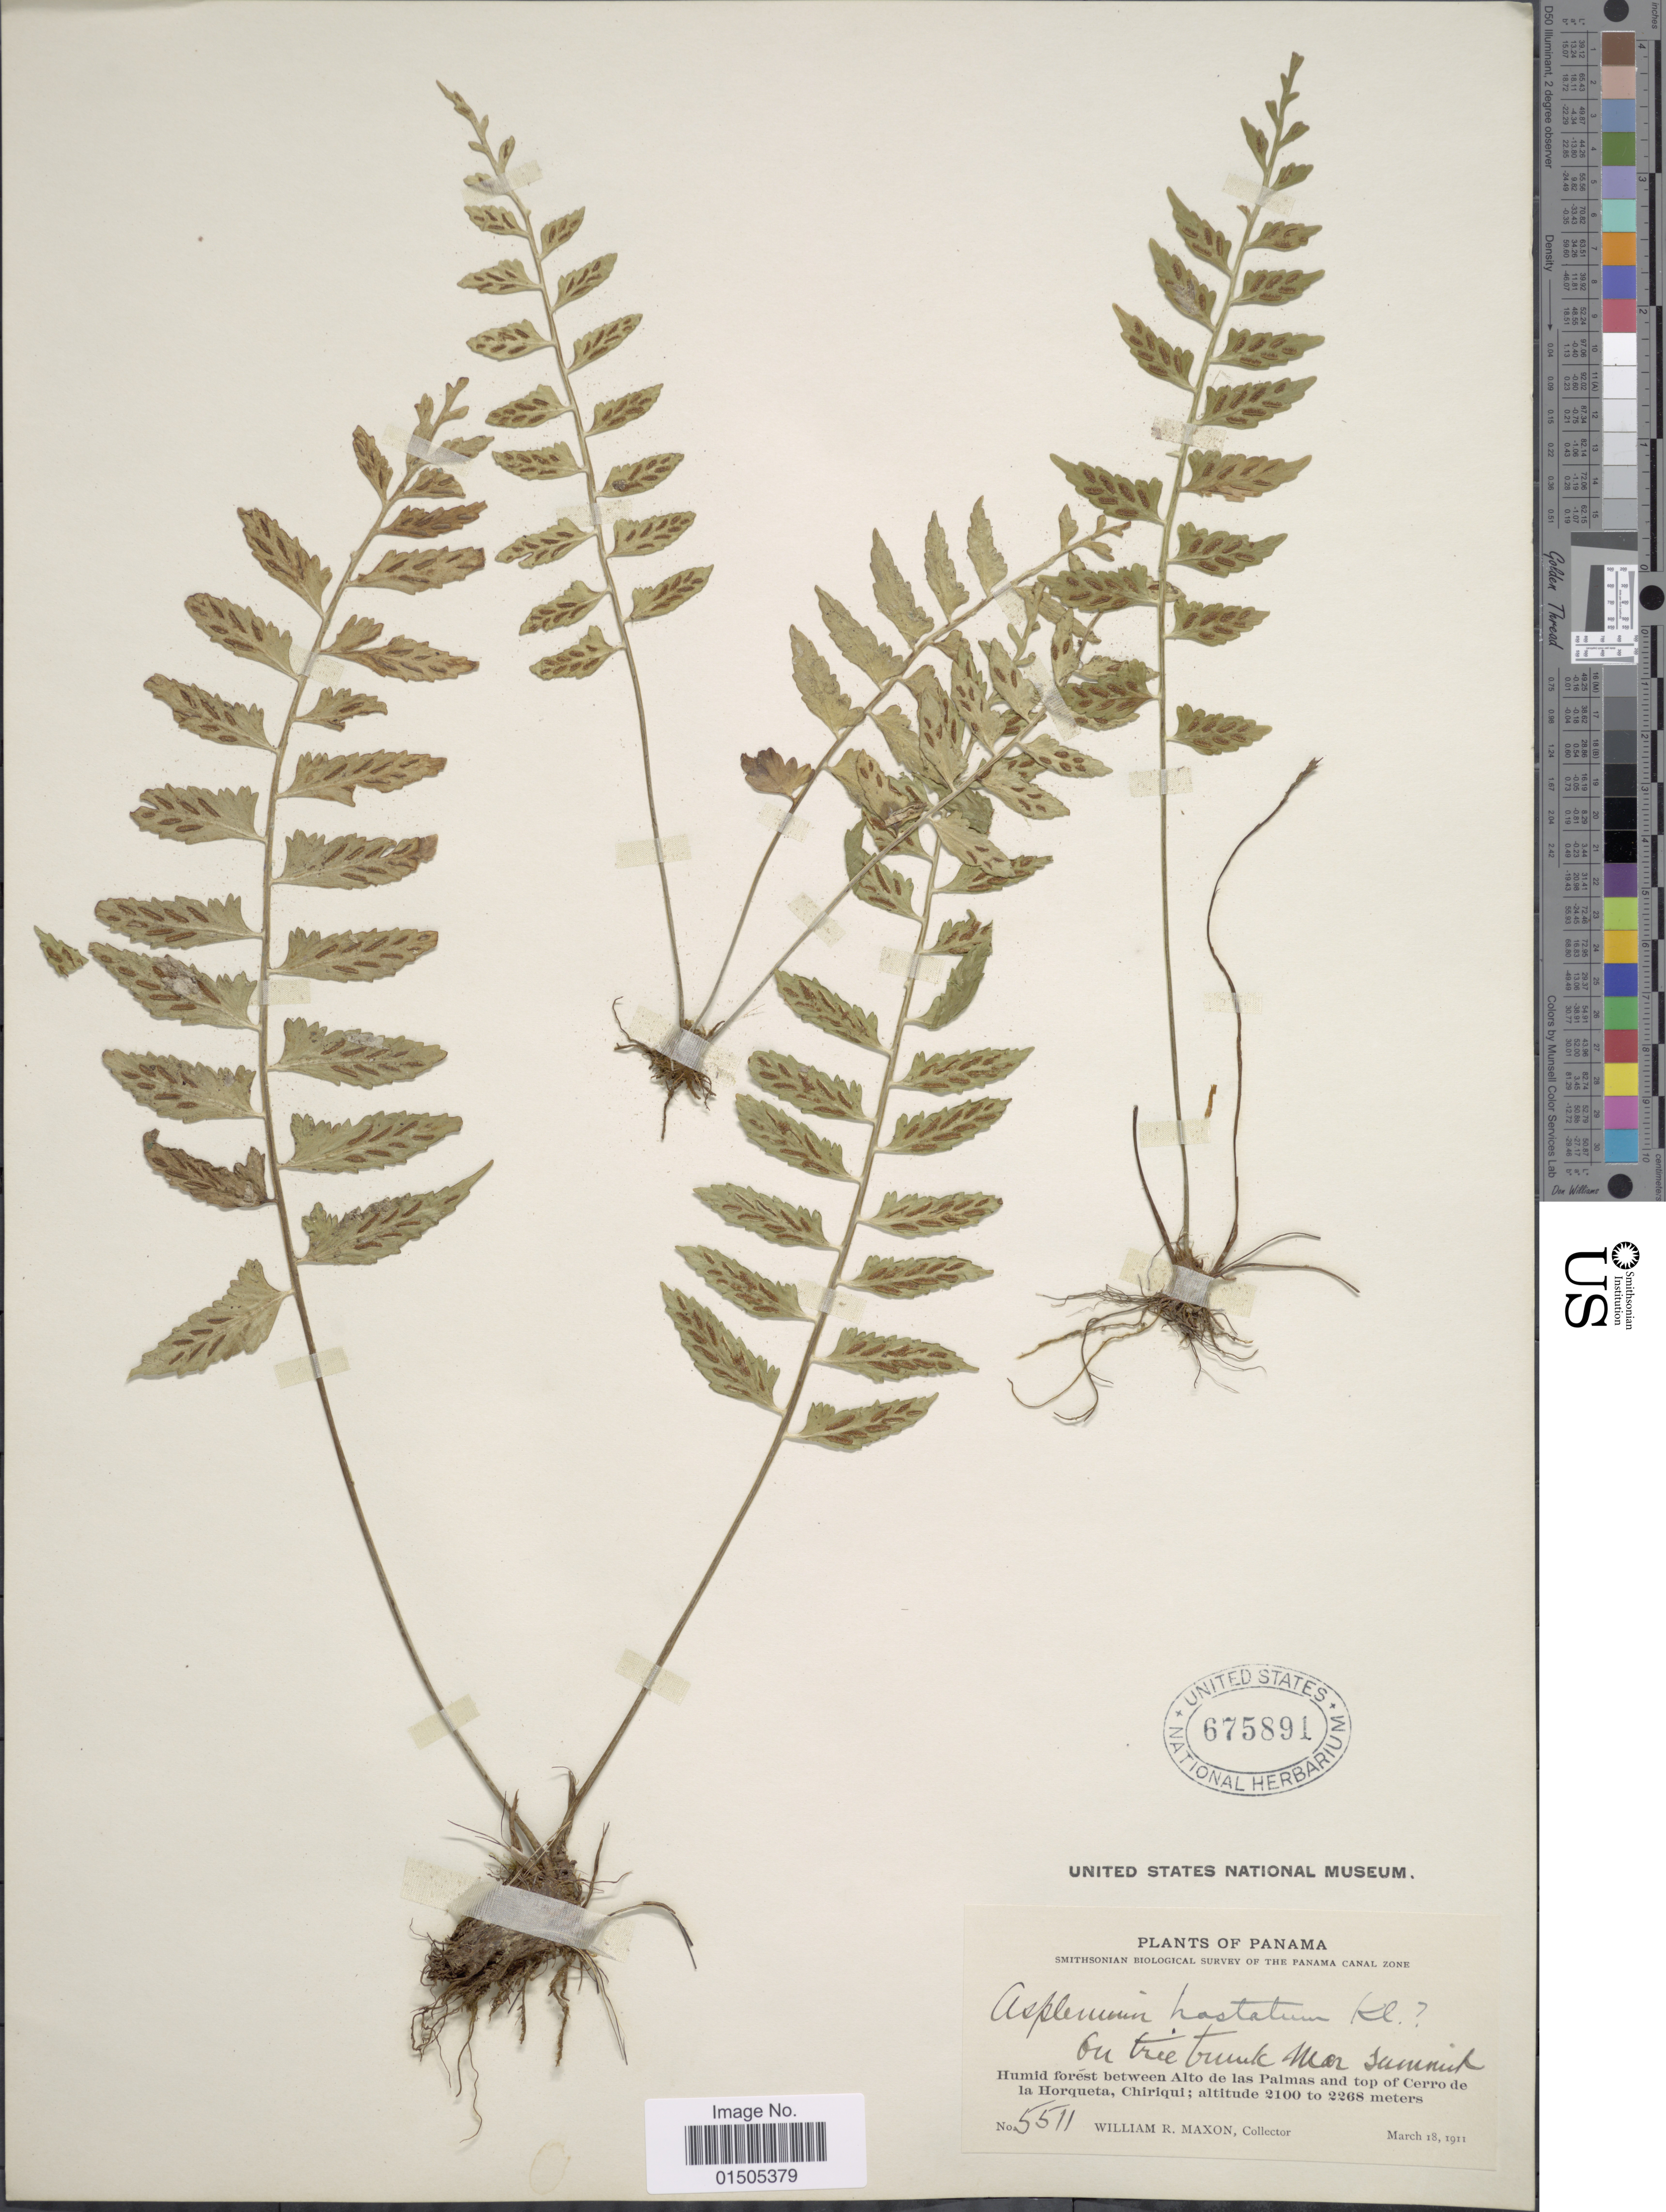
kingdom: Plantae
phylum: Tracheophyta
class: Polypodiopsida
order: Polypodiales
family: Aspleniaceae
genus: Asplenium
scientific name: Asplenium auriculatum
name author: Sw.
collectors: W. R. Maxon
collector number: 5511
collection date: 1911-03-18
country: Panama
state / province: Chiriqui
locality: Panama. Humid forést between Alto de las Palmas and top of Cerro de la Horqueta.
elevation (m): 2100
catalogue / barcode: US 675891